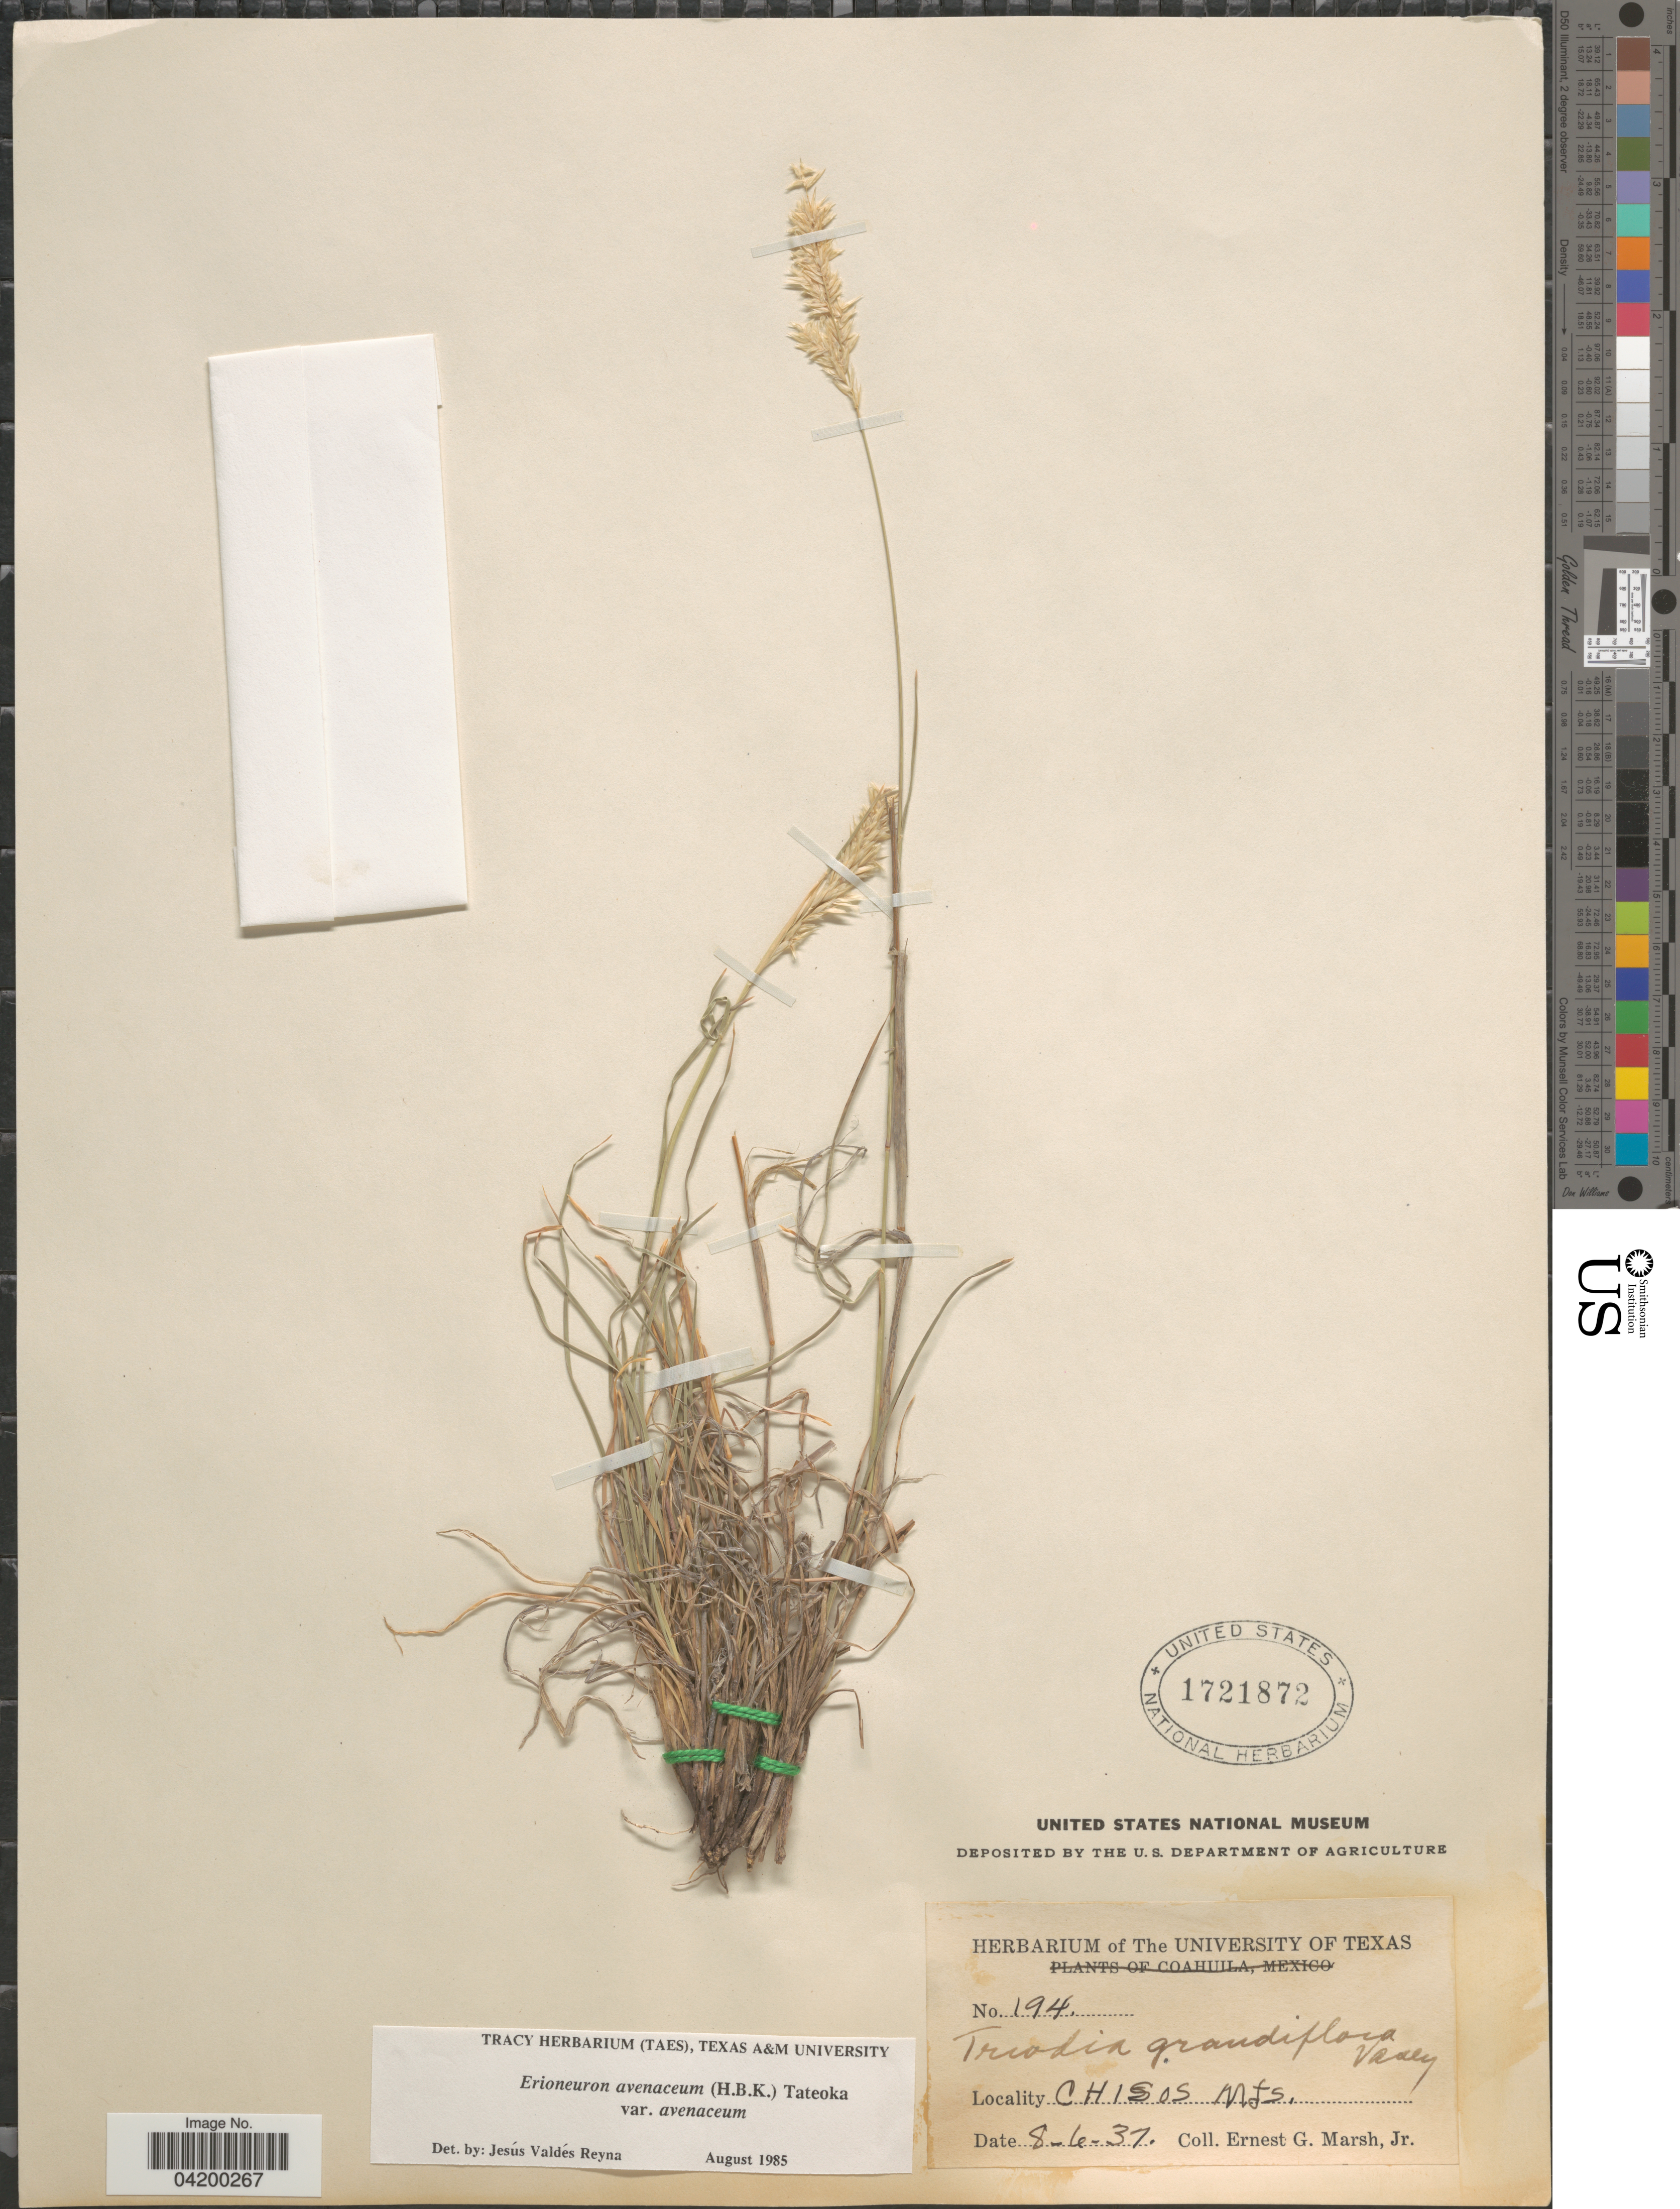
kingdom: Plantae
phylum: Tracheophyta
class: Liliopsida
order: Poales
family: Poaceae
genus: Erioneuron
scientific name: Erioneuron avenaceum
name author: (Kunth) Tateoka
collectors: E. G. Marsh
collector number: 194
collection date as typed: Transcribed d/m/y: 6/8/37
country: United States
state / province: Texas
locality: Chisos Mts.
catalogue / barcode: US 1721872